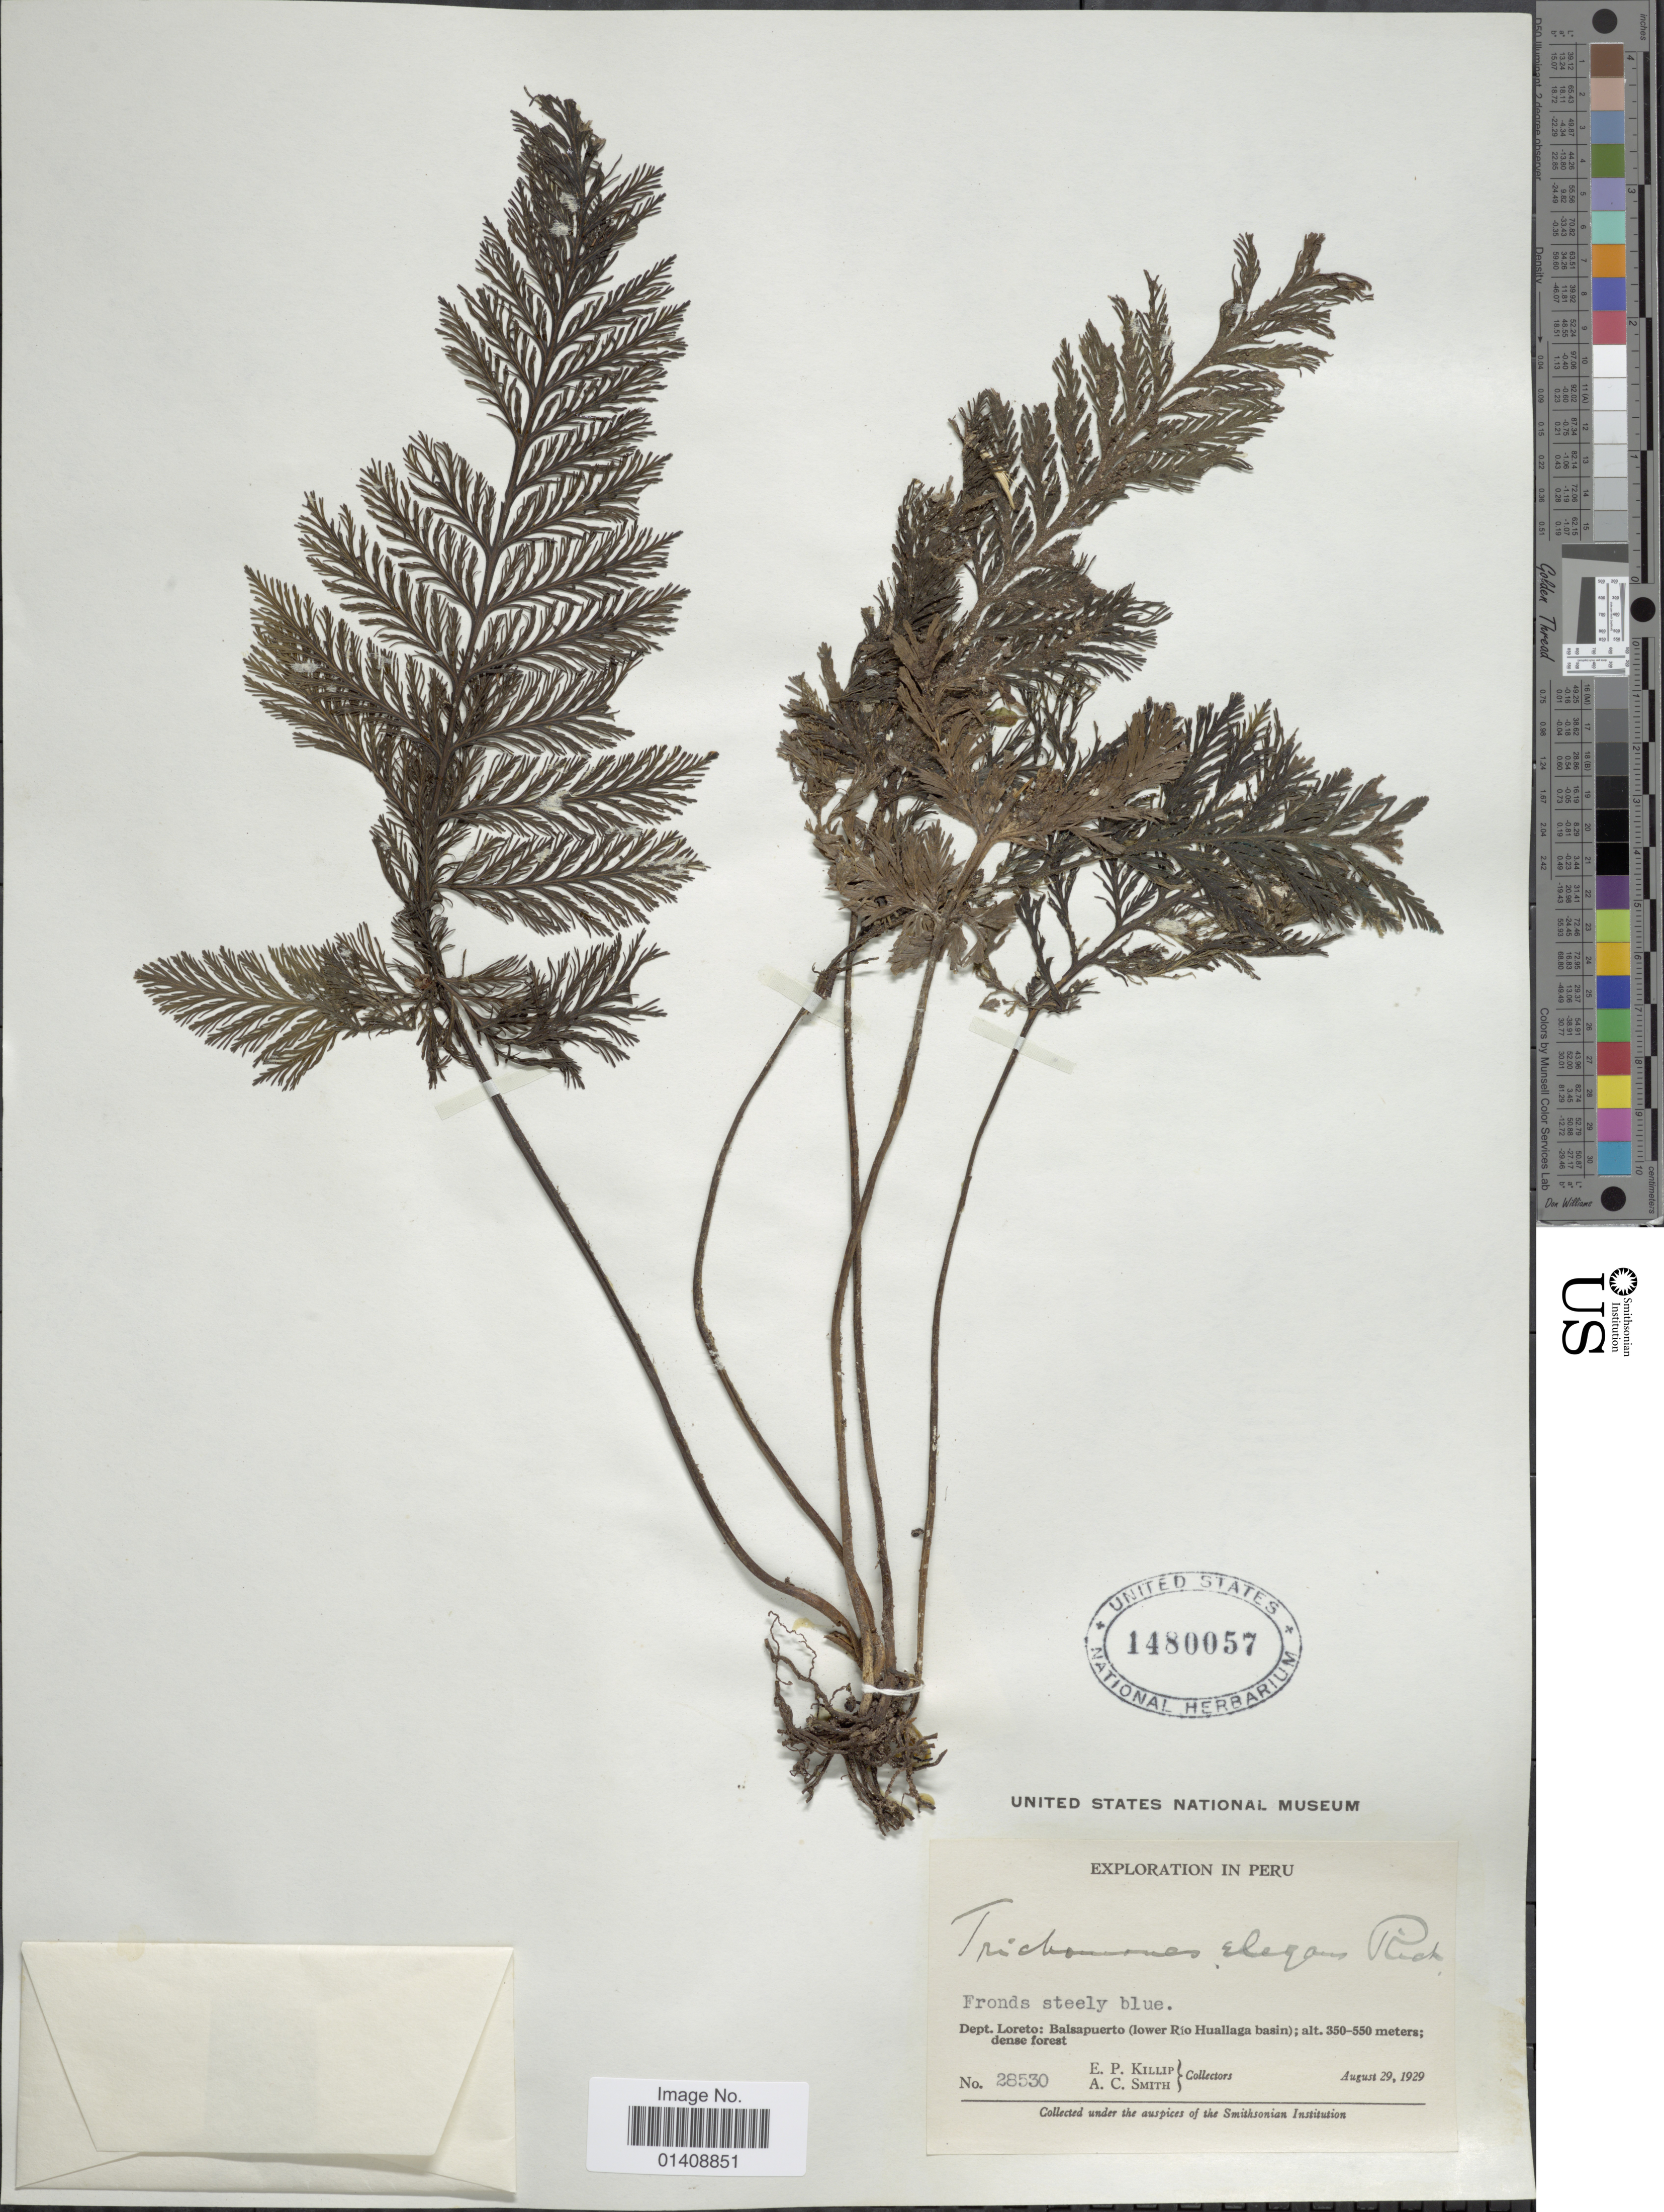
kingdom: Plantae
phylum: Tracheophyta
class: Polypodiopsida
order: Hymenophyllales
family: Hymenophyllaceae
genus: Trichomanes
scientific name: Trichomanes elegans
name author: Rich.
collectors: E. P. Killip & A. C. Smith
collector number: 28530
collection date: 1929-08-29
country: Peru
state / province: Loreto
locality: Balsapuerto (lower Rio Huallaga basin).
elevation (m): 350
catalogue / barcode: US 1480057